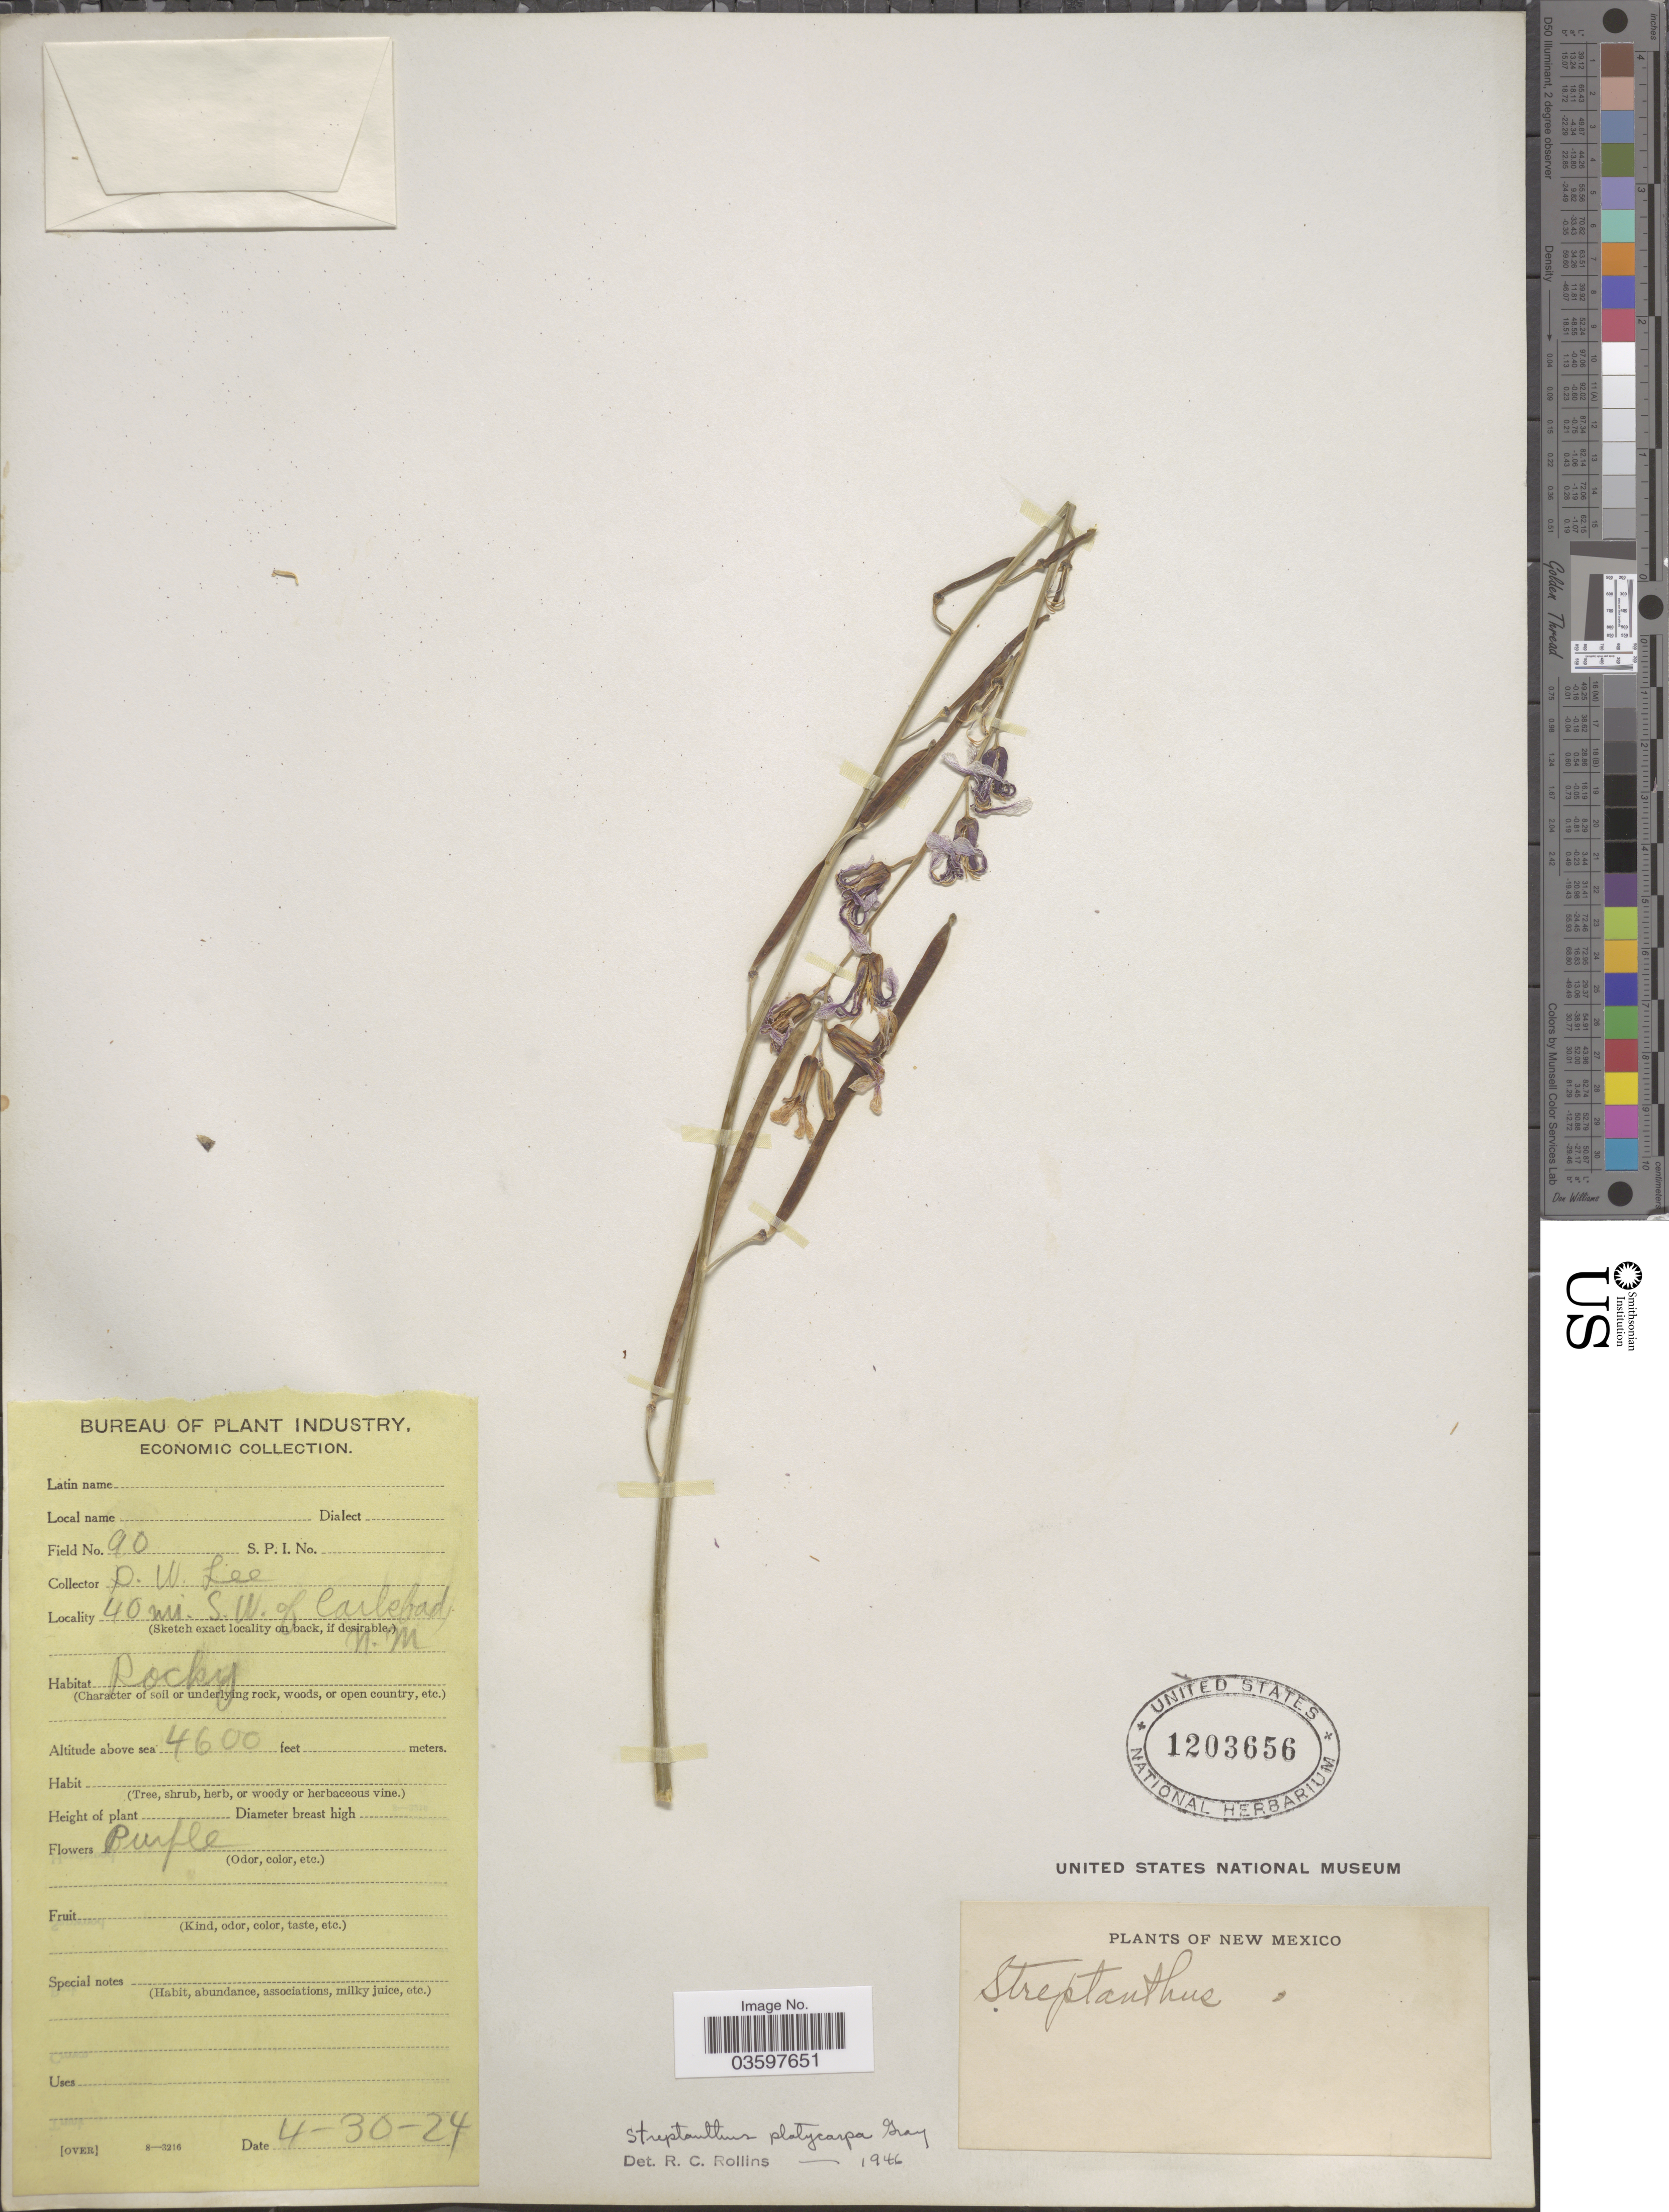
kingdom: Plantae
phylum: Tracheophyta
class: Magnoliopsida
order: Brassicales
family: Brassicaceae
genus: Streptanthus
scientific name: Streptanthus platycarpus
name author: A. Gray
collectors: D. Lee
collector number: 90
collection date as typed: Transcribed d/m/y: 30/4/24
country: United States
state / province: New Mexico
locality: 40 mi. S.W. of Carlsbad.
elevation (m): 1402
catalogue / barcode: US 1203656